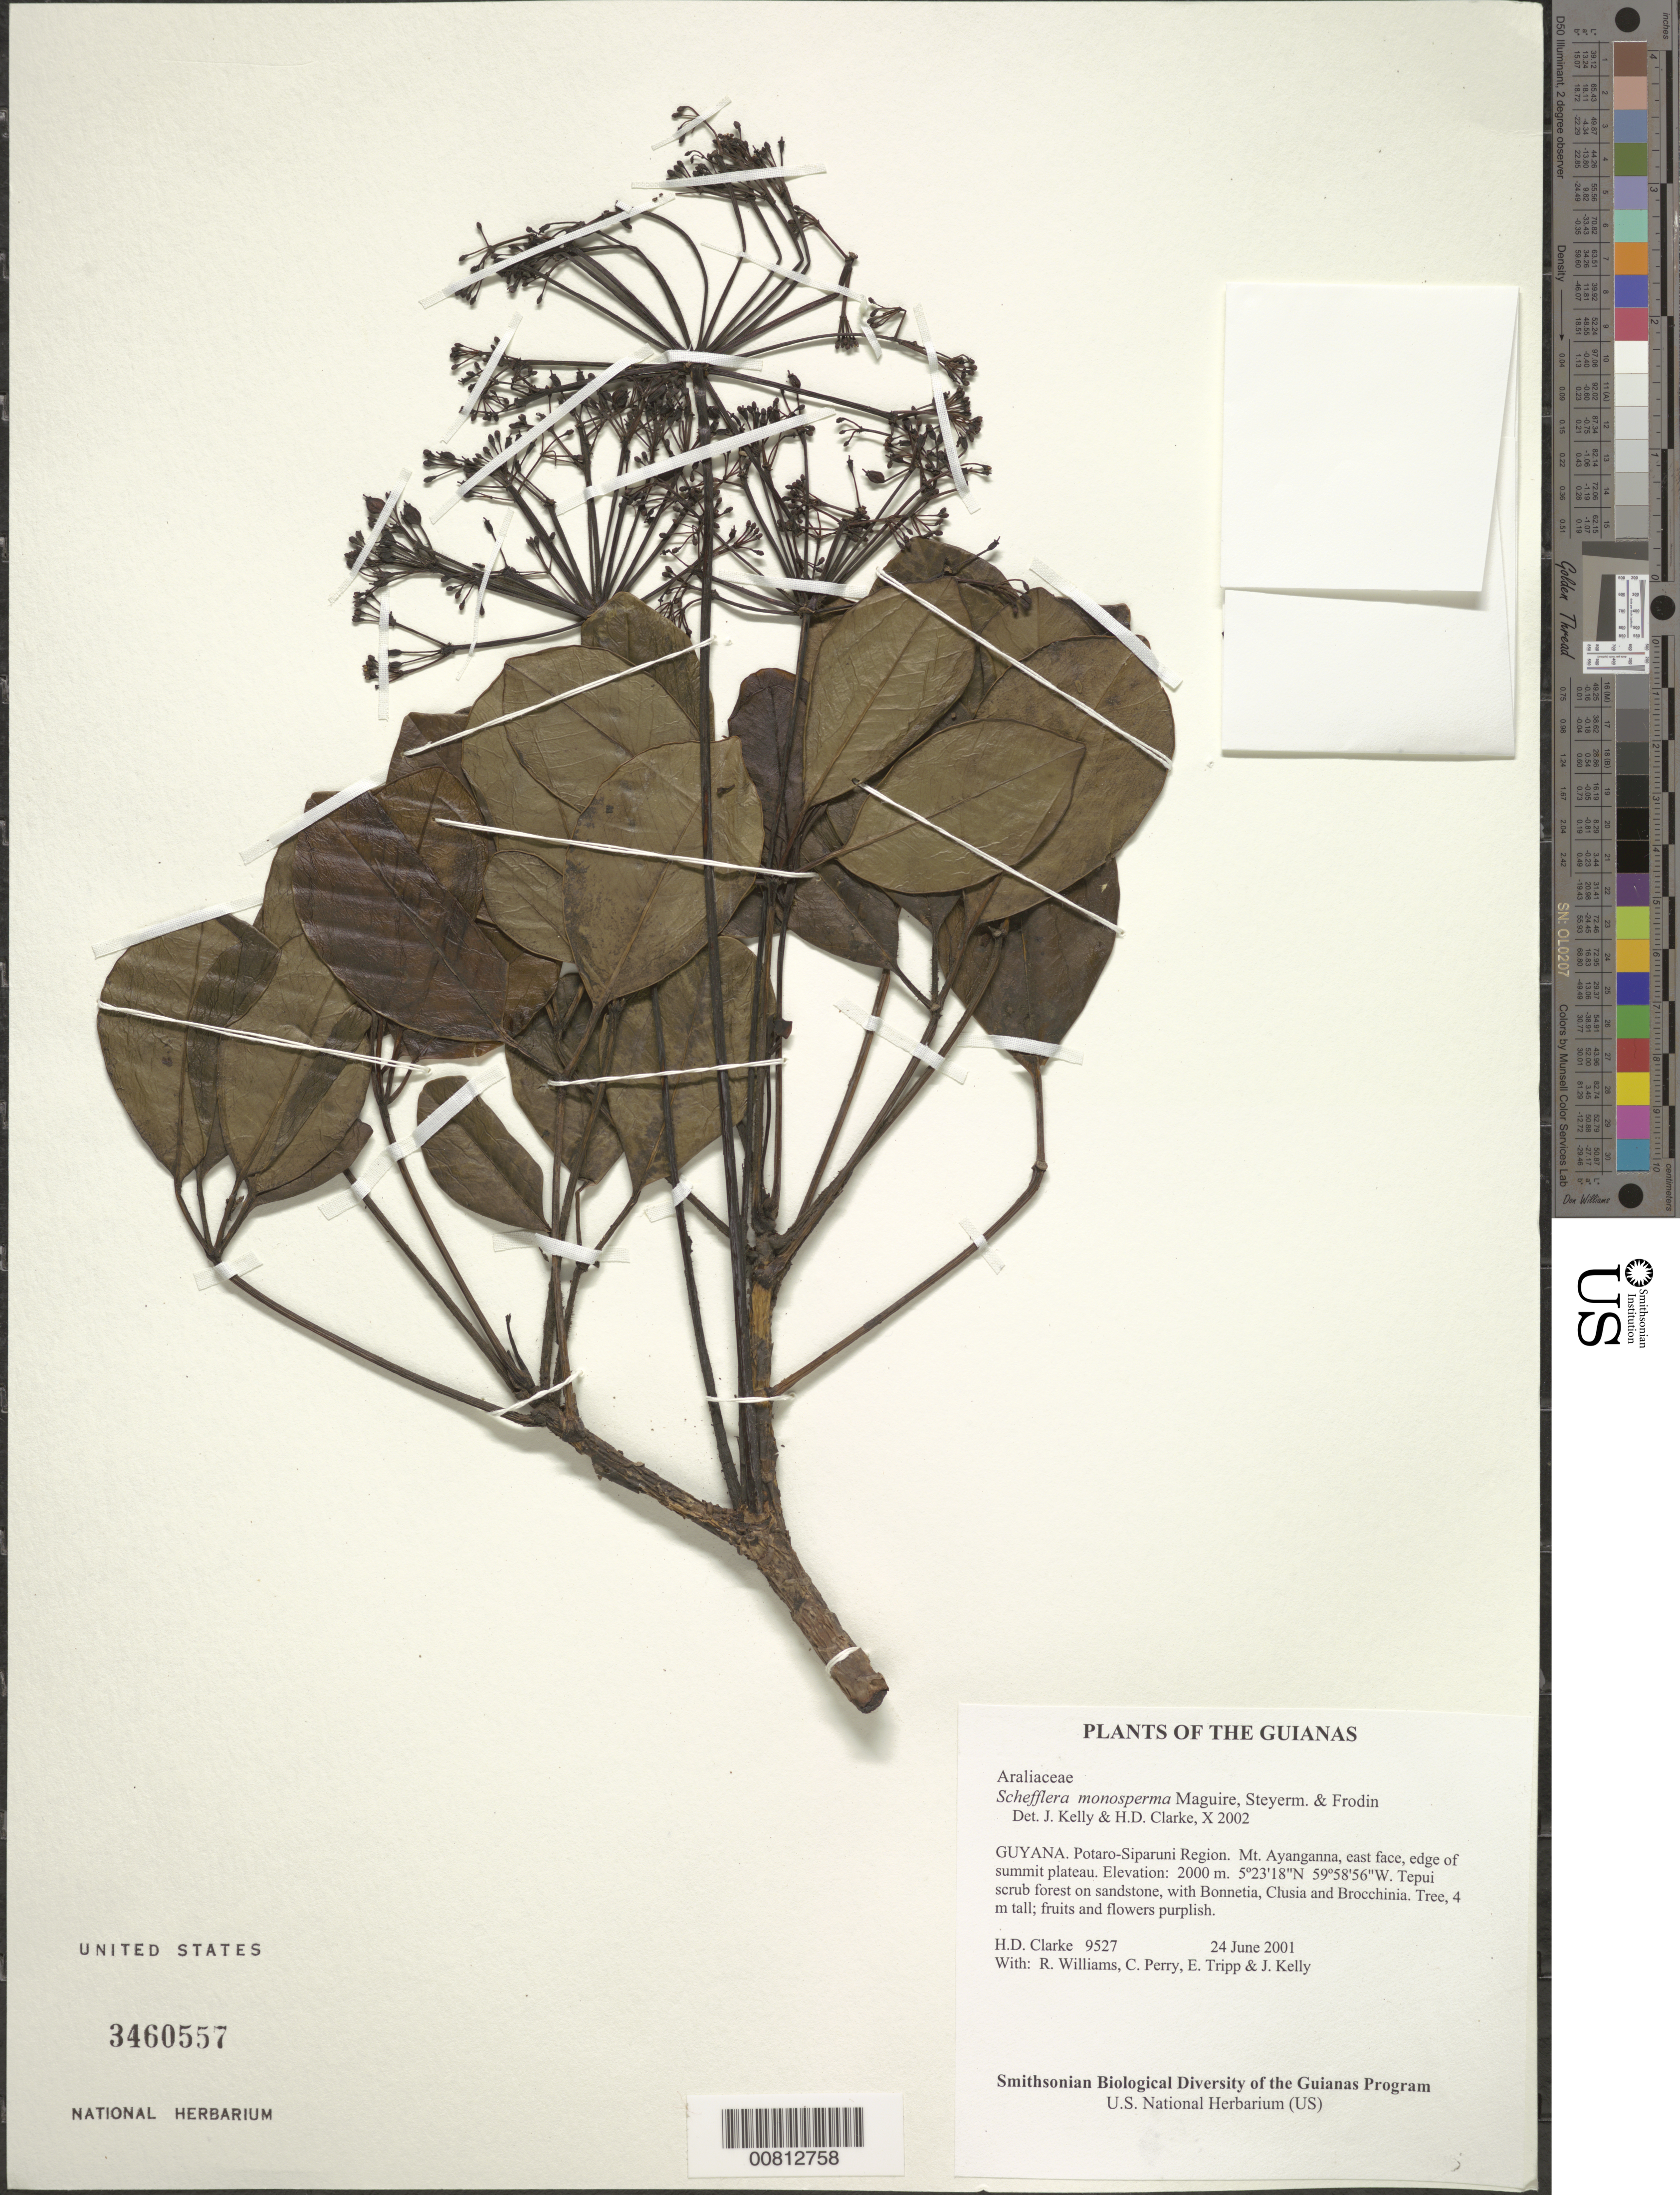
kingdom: Plantae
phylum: Tracheophyta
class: Magnoliopsida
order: Apiales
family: Araliaceae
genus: Schefflera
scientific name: Schefflera monosperma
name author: Maguire et al.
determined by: Clarke, H. D.; Kelly, J.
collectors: H. D. Clarke, R. Williams, C. Perry, E. Tripp & J. Kelly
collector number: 9527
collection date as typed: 24 June 2001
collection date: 2001-06-24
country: Guyana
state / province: Potaro-Siparuni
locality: Mt. Ayanganna, east face, edge of summit plateau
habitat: Tepui scrub forest on sandstone, with Bonnetia, Clusia and Brocchinia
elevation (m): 2000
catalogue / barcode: US 3460557